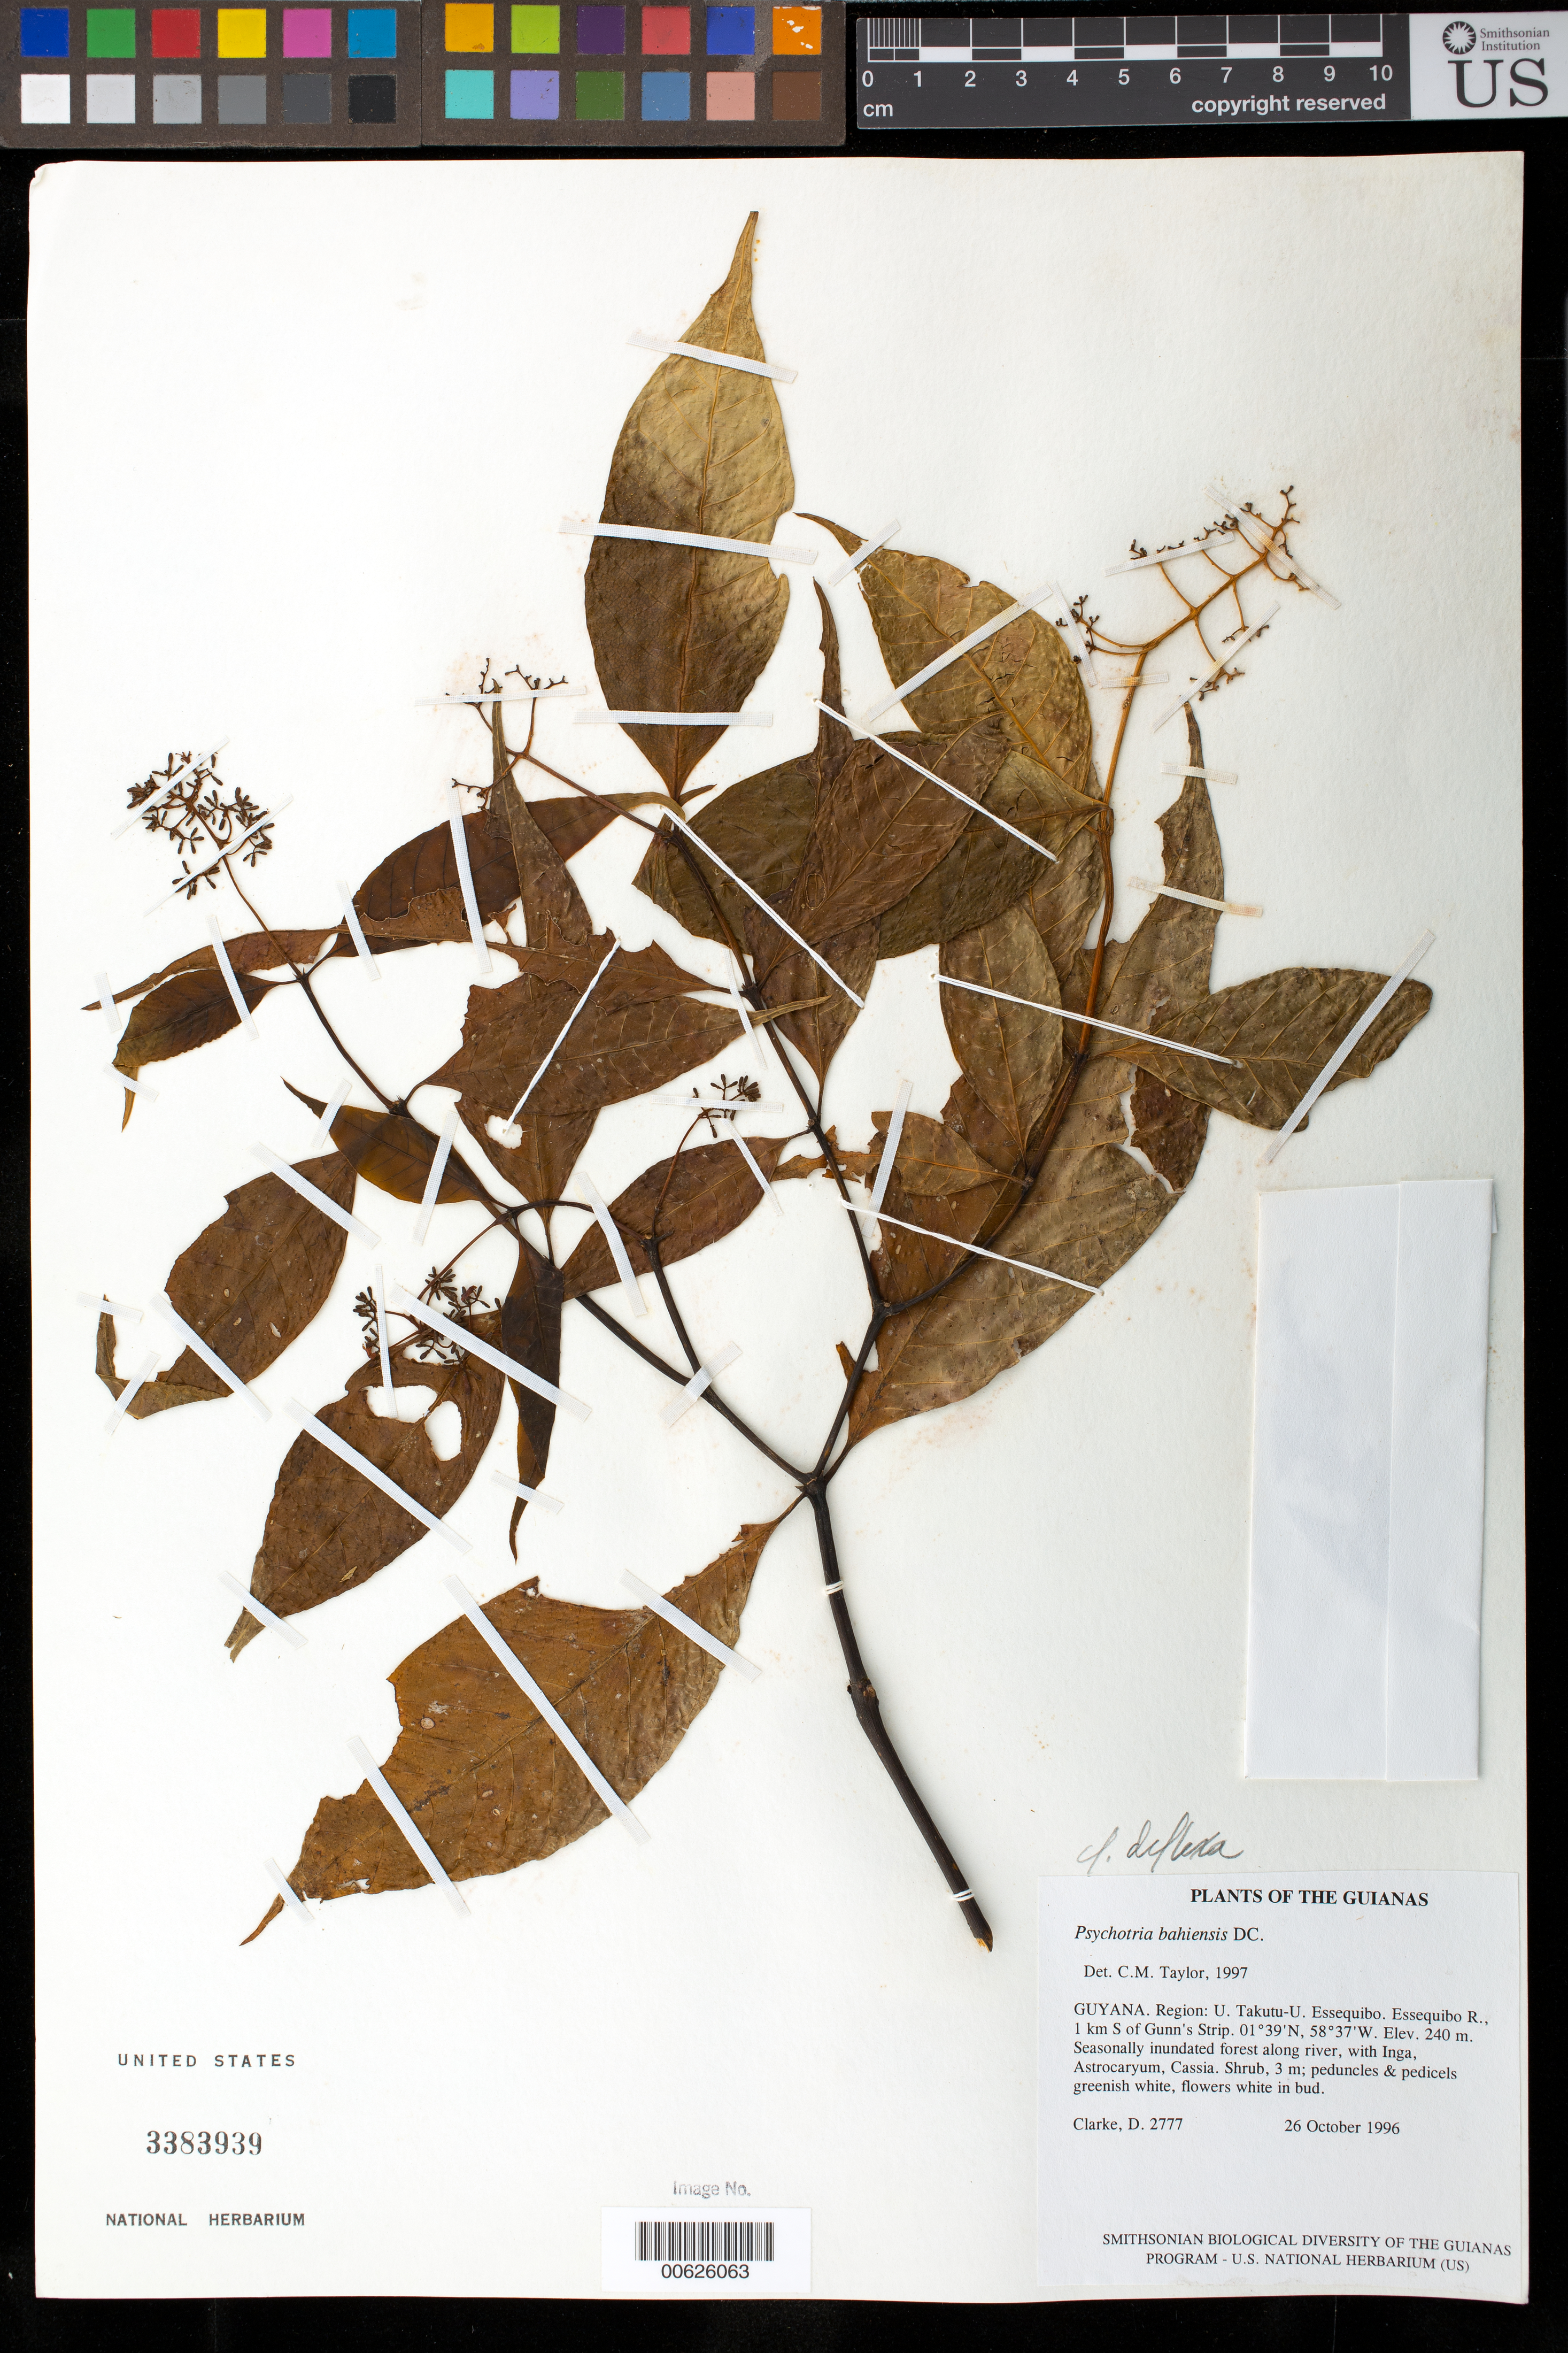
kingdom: Plantae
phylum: Tracheophyta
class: Magnoliopsida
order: Gentianales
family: Rubiaceae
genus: Psychotria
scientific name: Psychotria bahiensis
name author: DC.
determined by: Taylor, Charlotte M.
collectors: H. D. Clarke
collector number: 2777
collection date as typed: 26 October 1996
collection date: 1996-10-26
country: Guyana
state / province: U. Takutu-U. Essequibo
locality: Essequibo R., 1 km S of Gunn's Strip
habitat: Seasonally inundated forest along river, with Inga, Astrocaryum, Cassia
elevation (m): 240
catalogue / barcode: US 3383939